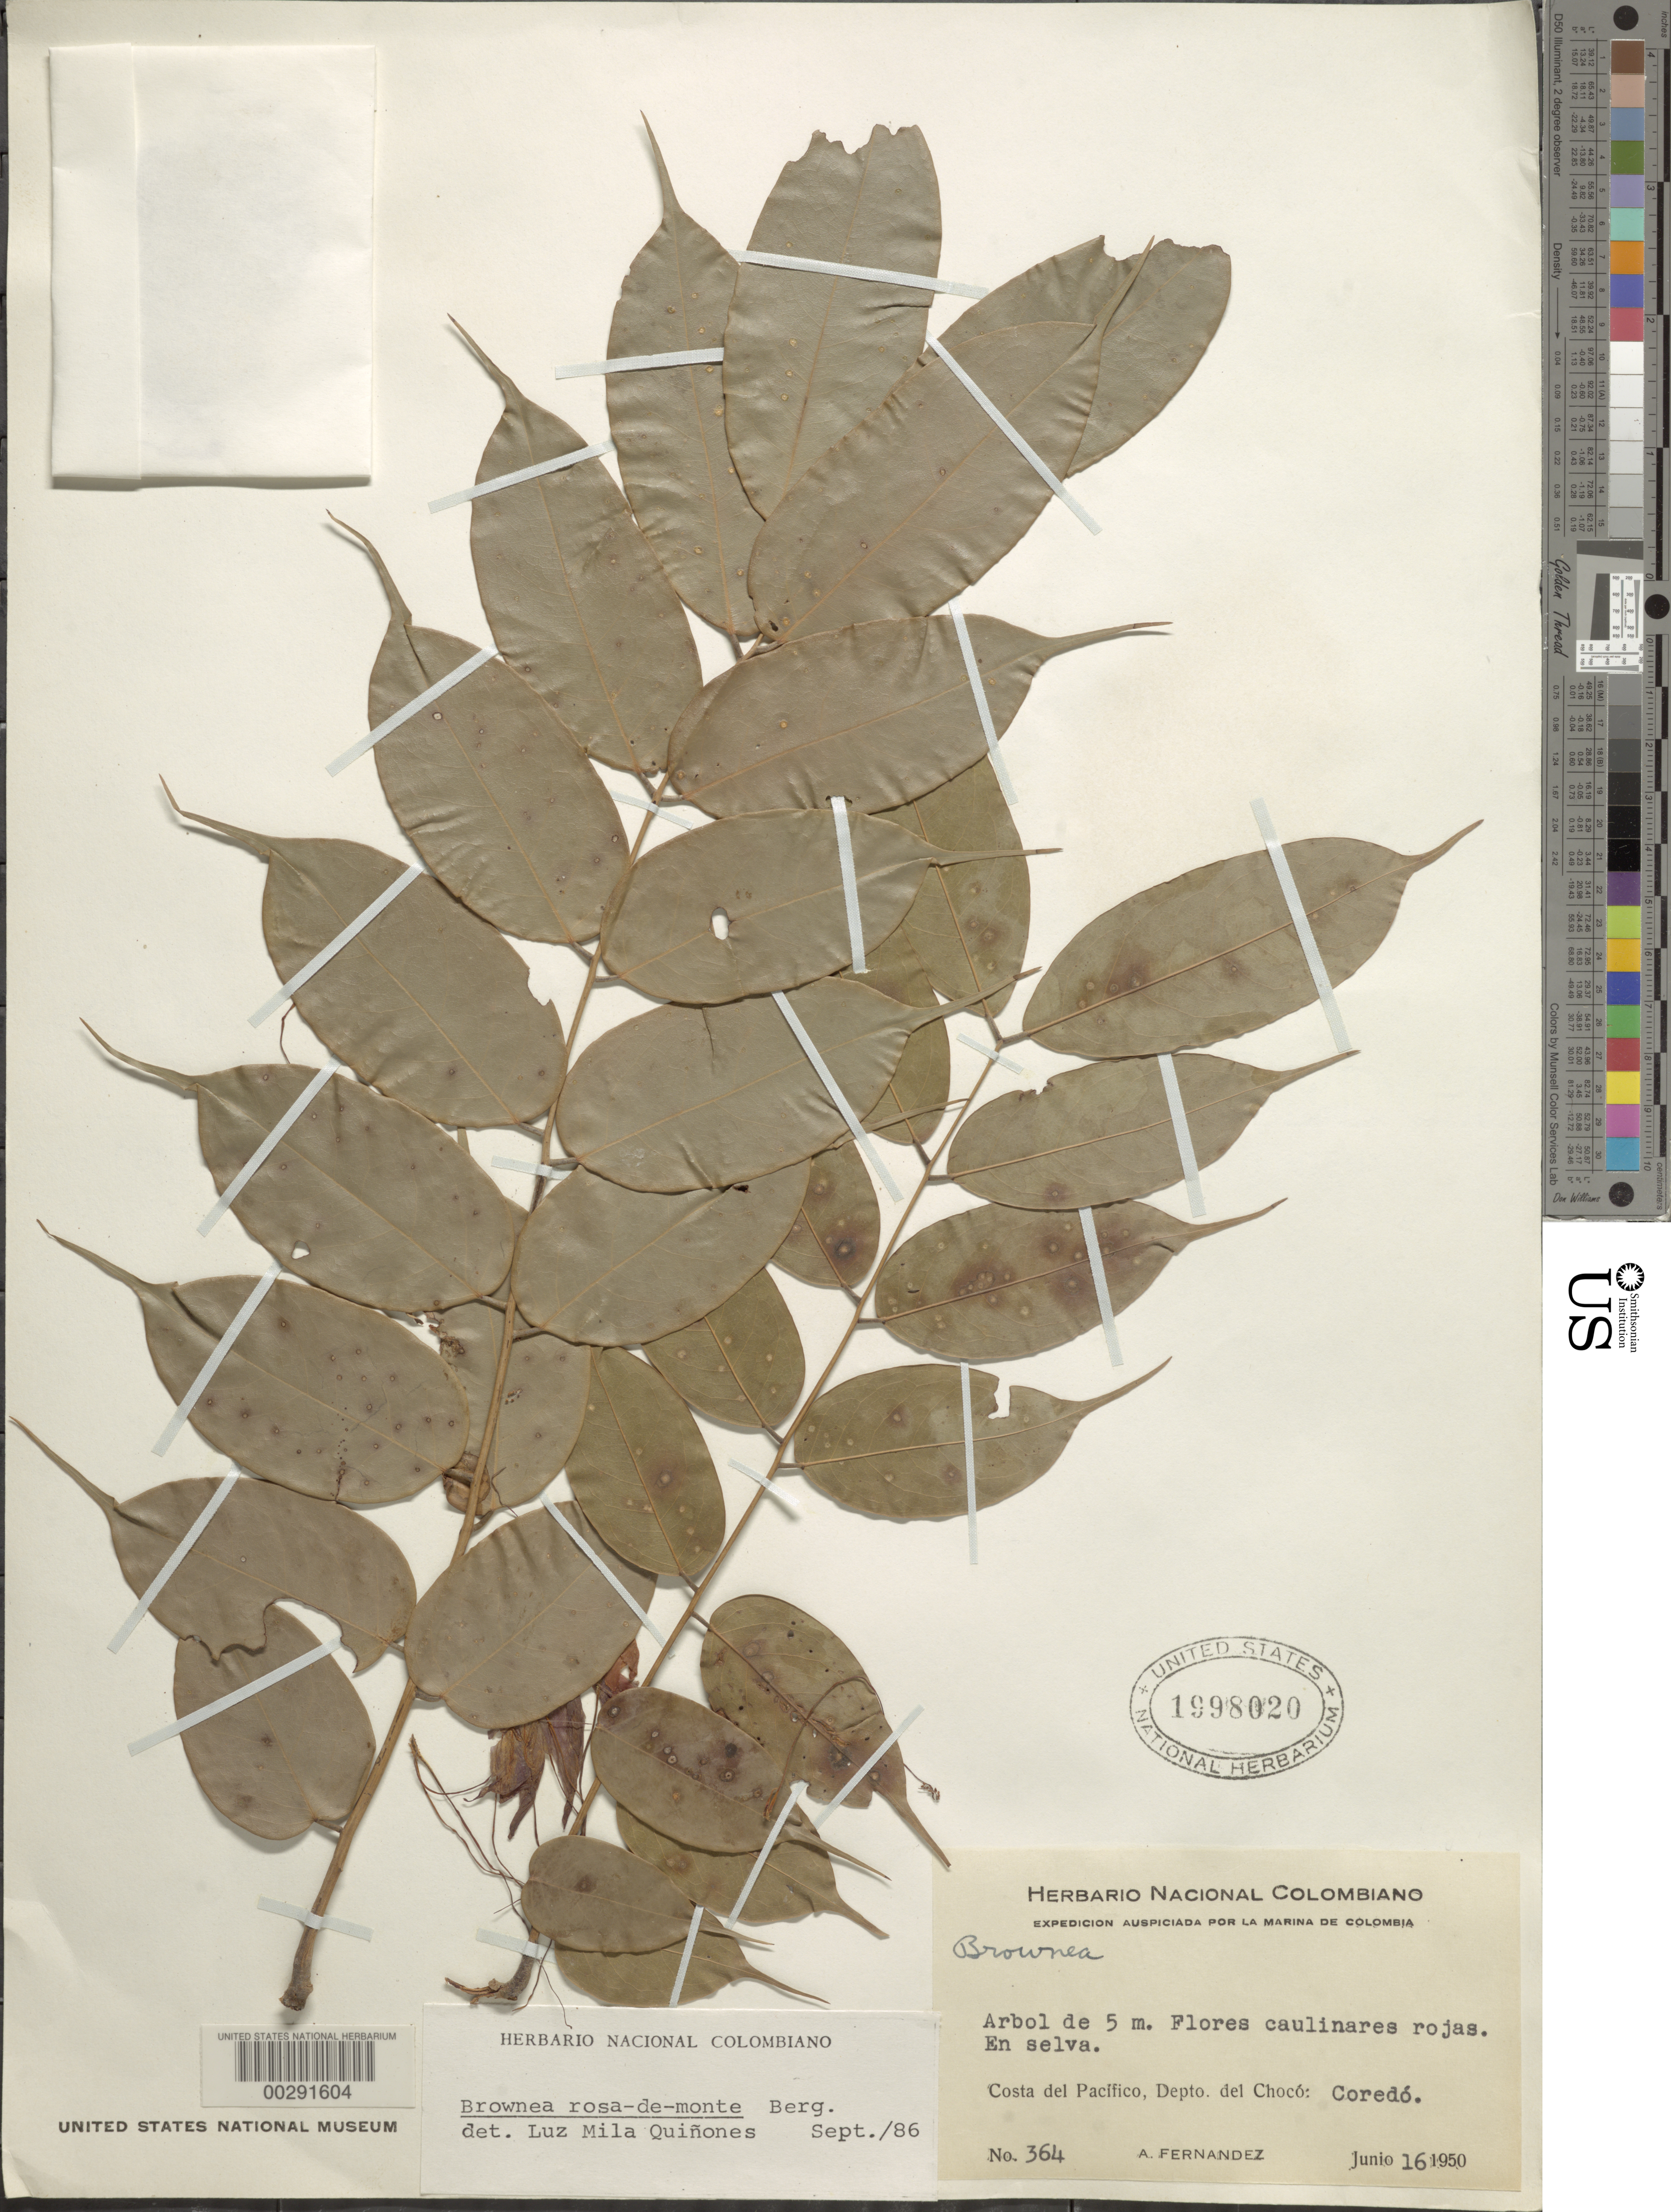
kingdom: Plantae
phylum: Tracheophyta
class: Magnoliopsida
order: Fabales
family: Fabaceae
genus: Brownea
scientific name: Brownea rosa-de-monte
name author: P.J. Bergius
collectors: Á. Fernández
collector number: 364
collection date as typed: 16 Jun 1950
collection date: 1950-06-16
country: Colombia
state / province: Chocó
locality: Costa del Pacifico; Coredo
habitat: Forest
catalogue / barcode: US 1998020